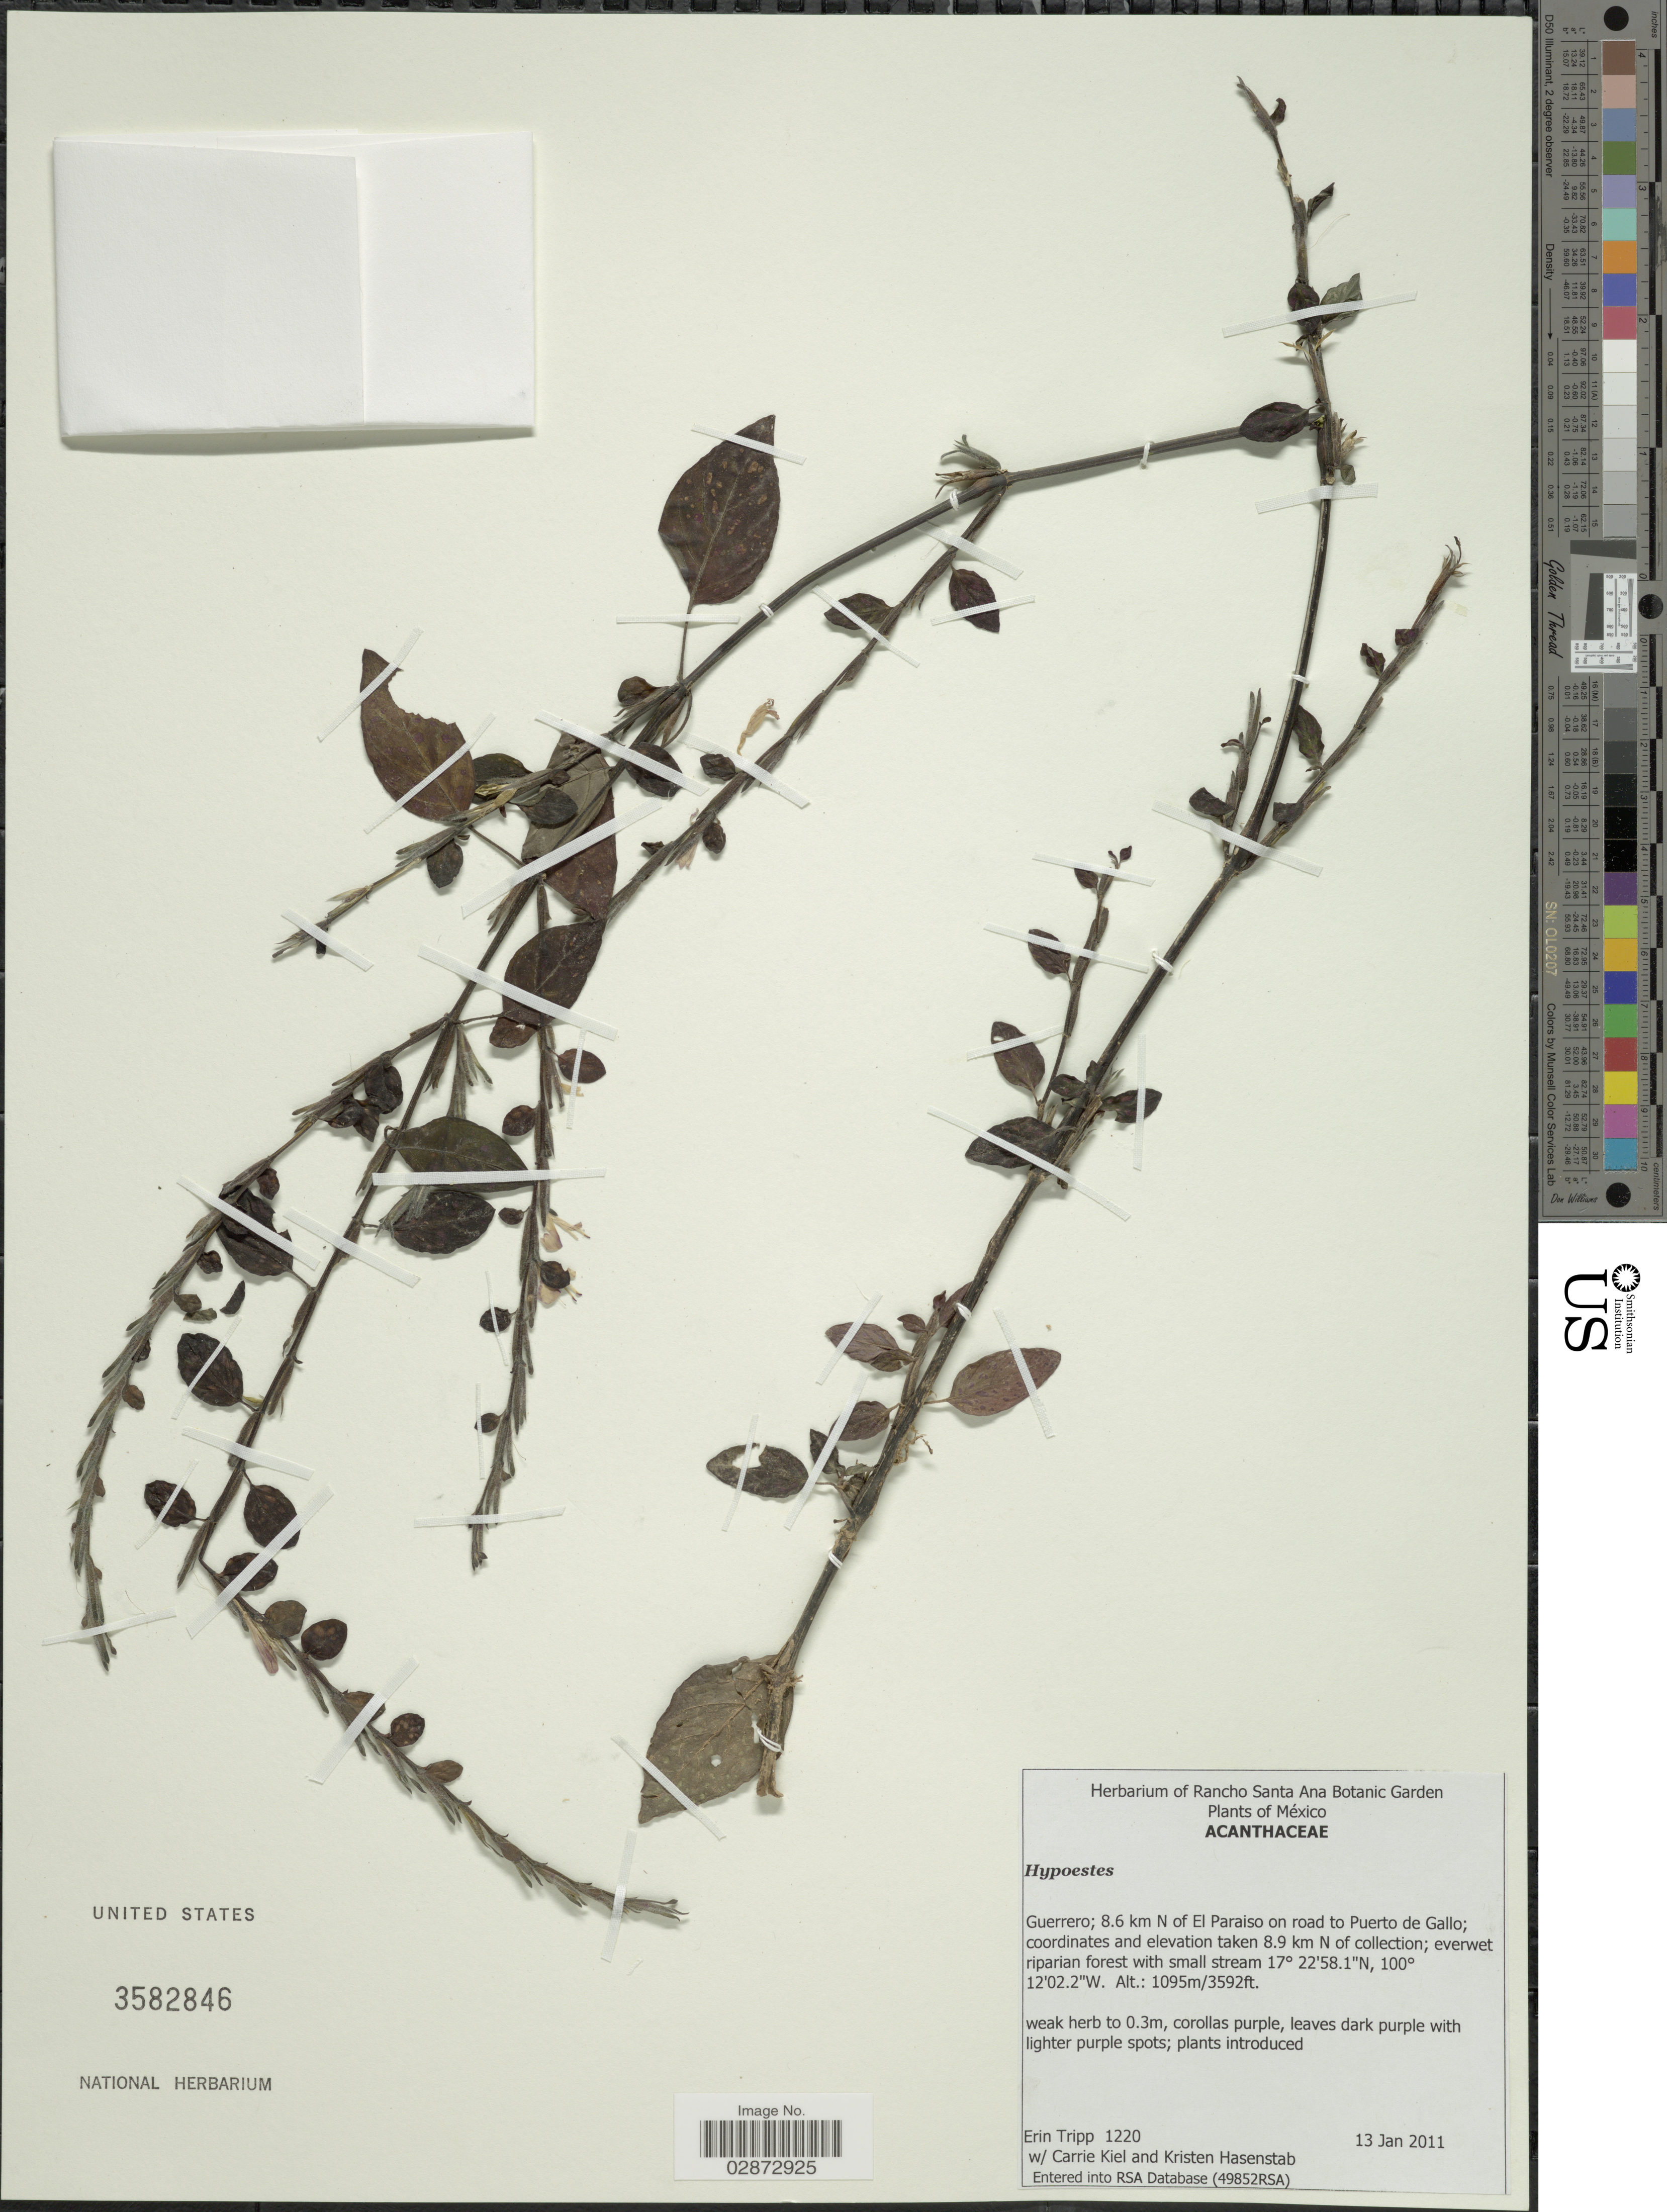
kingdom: Plantae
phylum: Tracheophyta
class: Magnoliopsida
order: Lamiales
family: Acanthaceae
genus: Hypoestes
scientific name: Hypoestes sp.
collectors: E. Tripp, C. Kiel & K. Hasenstab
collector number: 1220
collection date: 2011-01-13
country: Mexico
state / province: Guerrero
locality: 8.6 km N of El Paraiso on road to Puerto de Gallo; coordinates and elevation taken 8.9 km N of collection.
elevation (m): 1095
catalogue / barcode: US 3582846